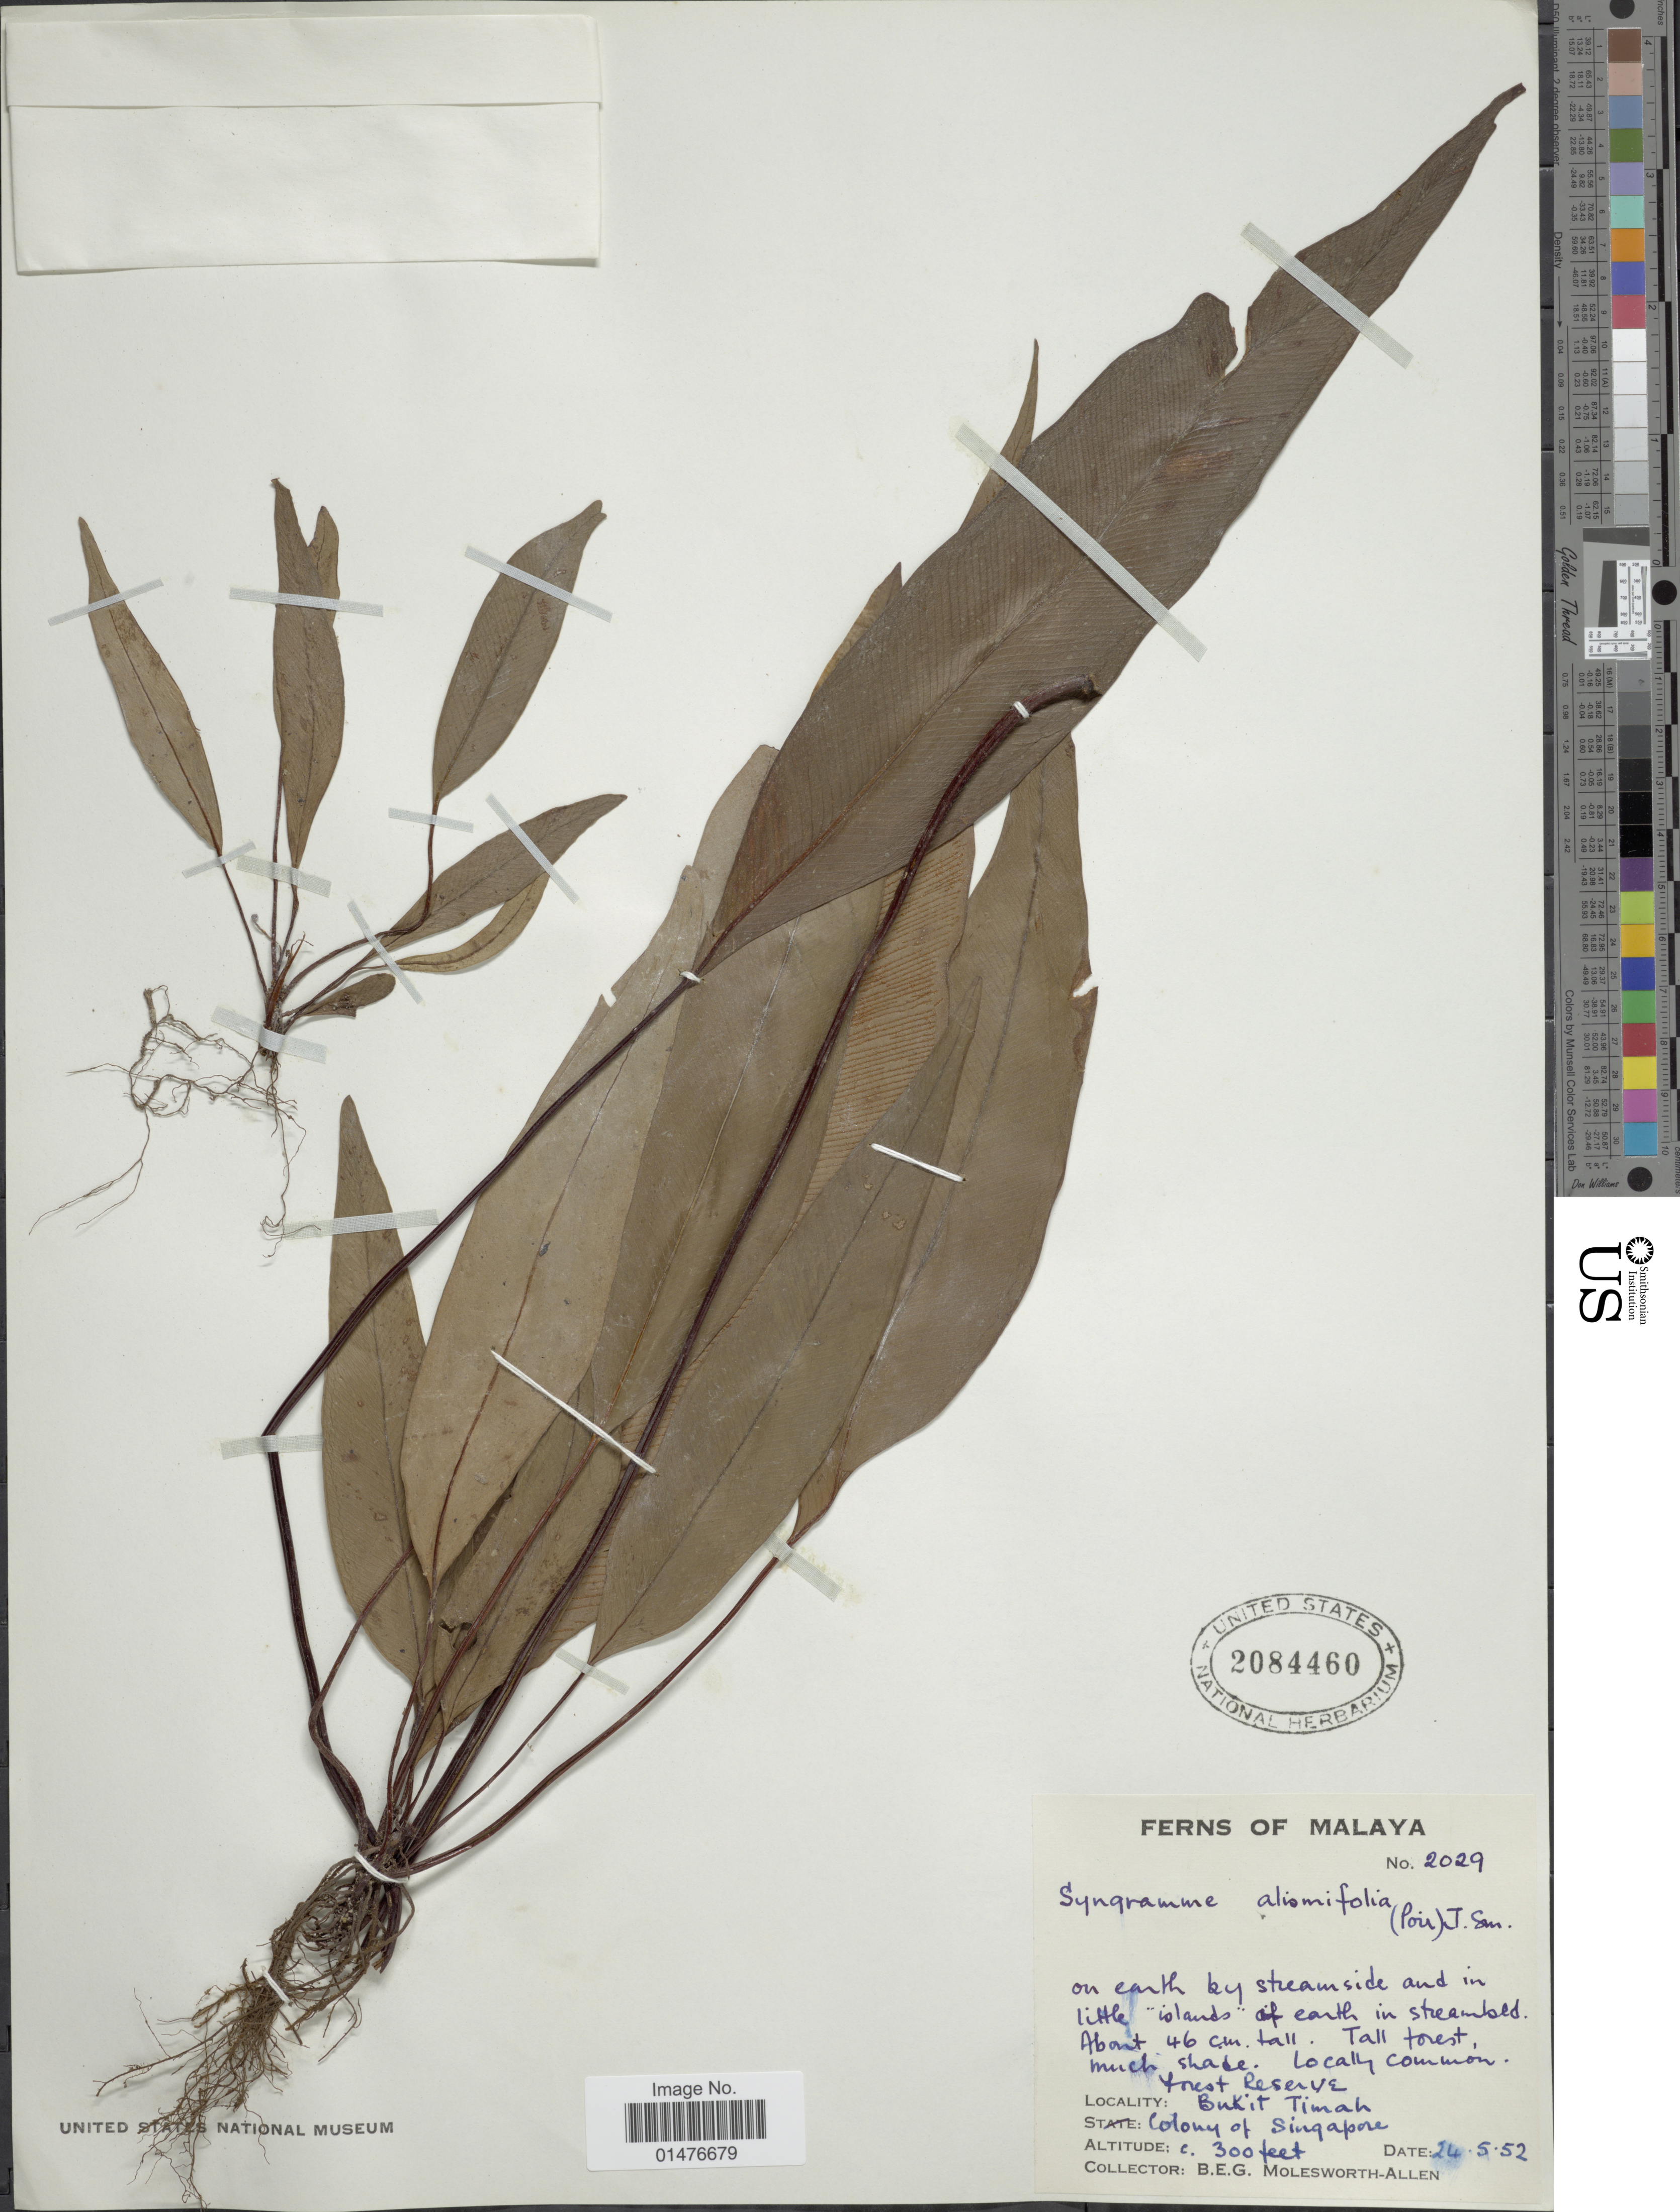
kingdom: Plantae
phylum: Tracheophyta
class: Polypodiopsida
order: Polypodiales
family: Pteridaceae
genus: Syngramma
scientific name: Syngramma alismifolia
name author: (C. Presl) J. Sm.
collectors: B. E. G. Molesworth-Allen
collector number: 2029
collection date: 1952-05-24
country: Singapore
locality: Malaya, Bukit Timah, Colony of Singapore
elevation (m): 91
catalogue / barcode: US 2084460